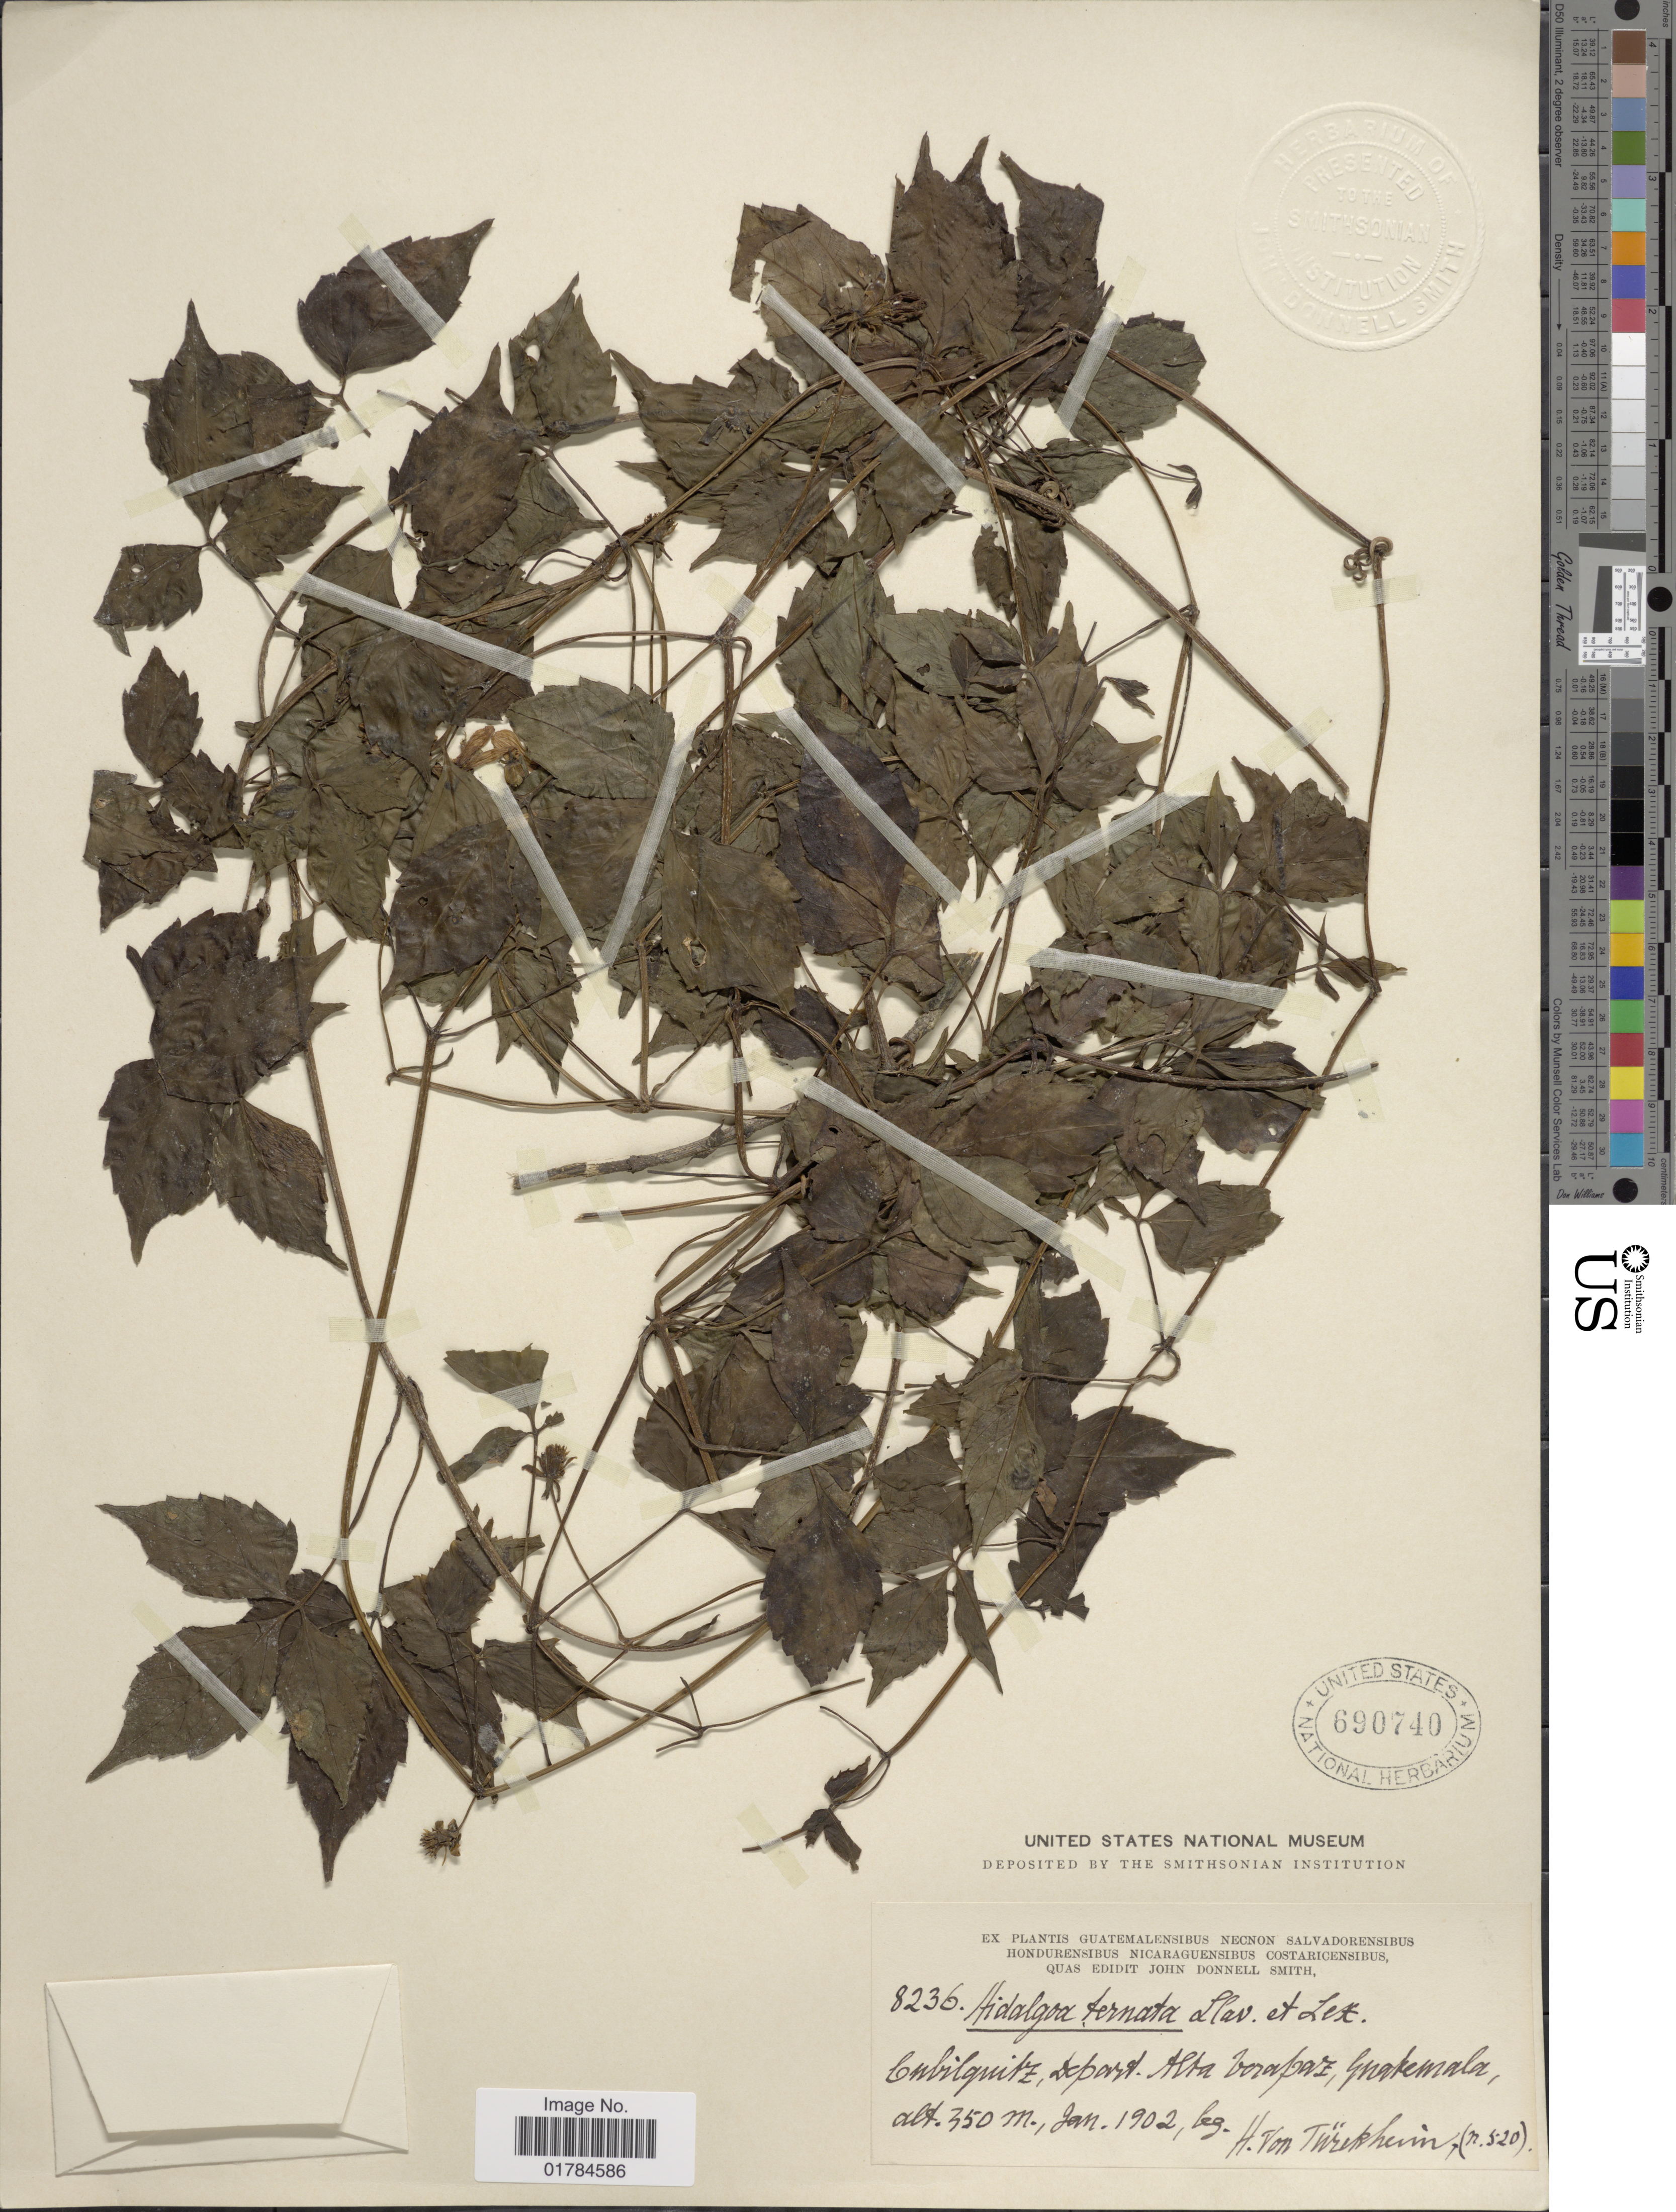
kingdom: Plantae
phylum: Tracheophyta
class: Magnoliopsida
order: Asterales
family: Asteraceae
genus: Hidalgoa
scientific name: Hidalgoa ternata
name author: La Llave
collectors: H. von Türckheim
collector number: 520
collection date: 1902-01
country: Guatemala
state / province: Alta Verapaz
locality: Cubilgüitz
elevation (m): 350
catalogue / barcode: US 690740